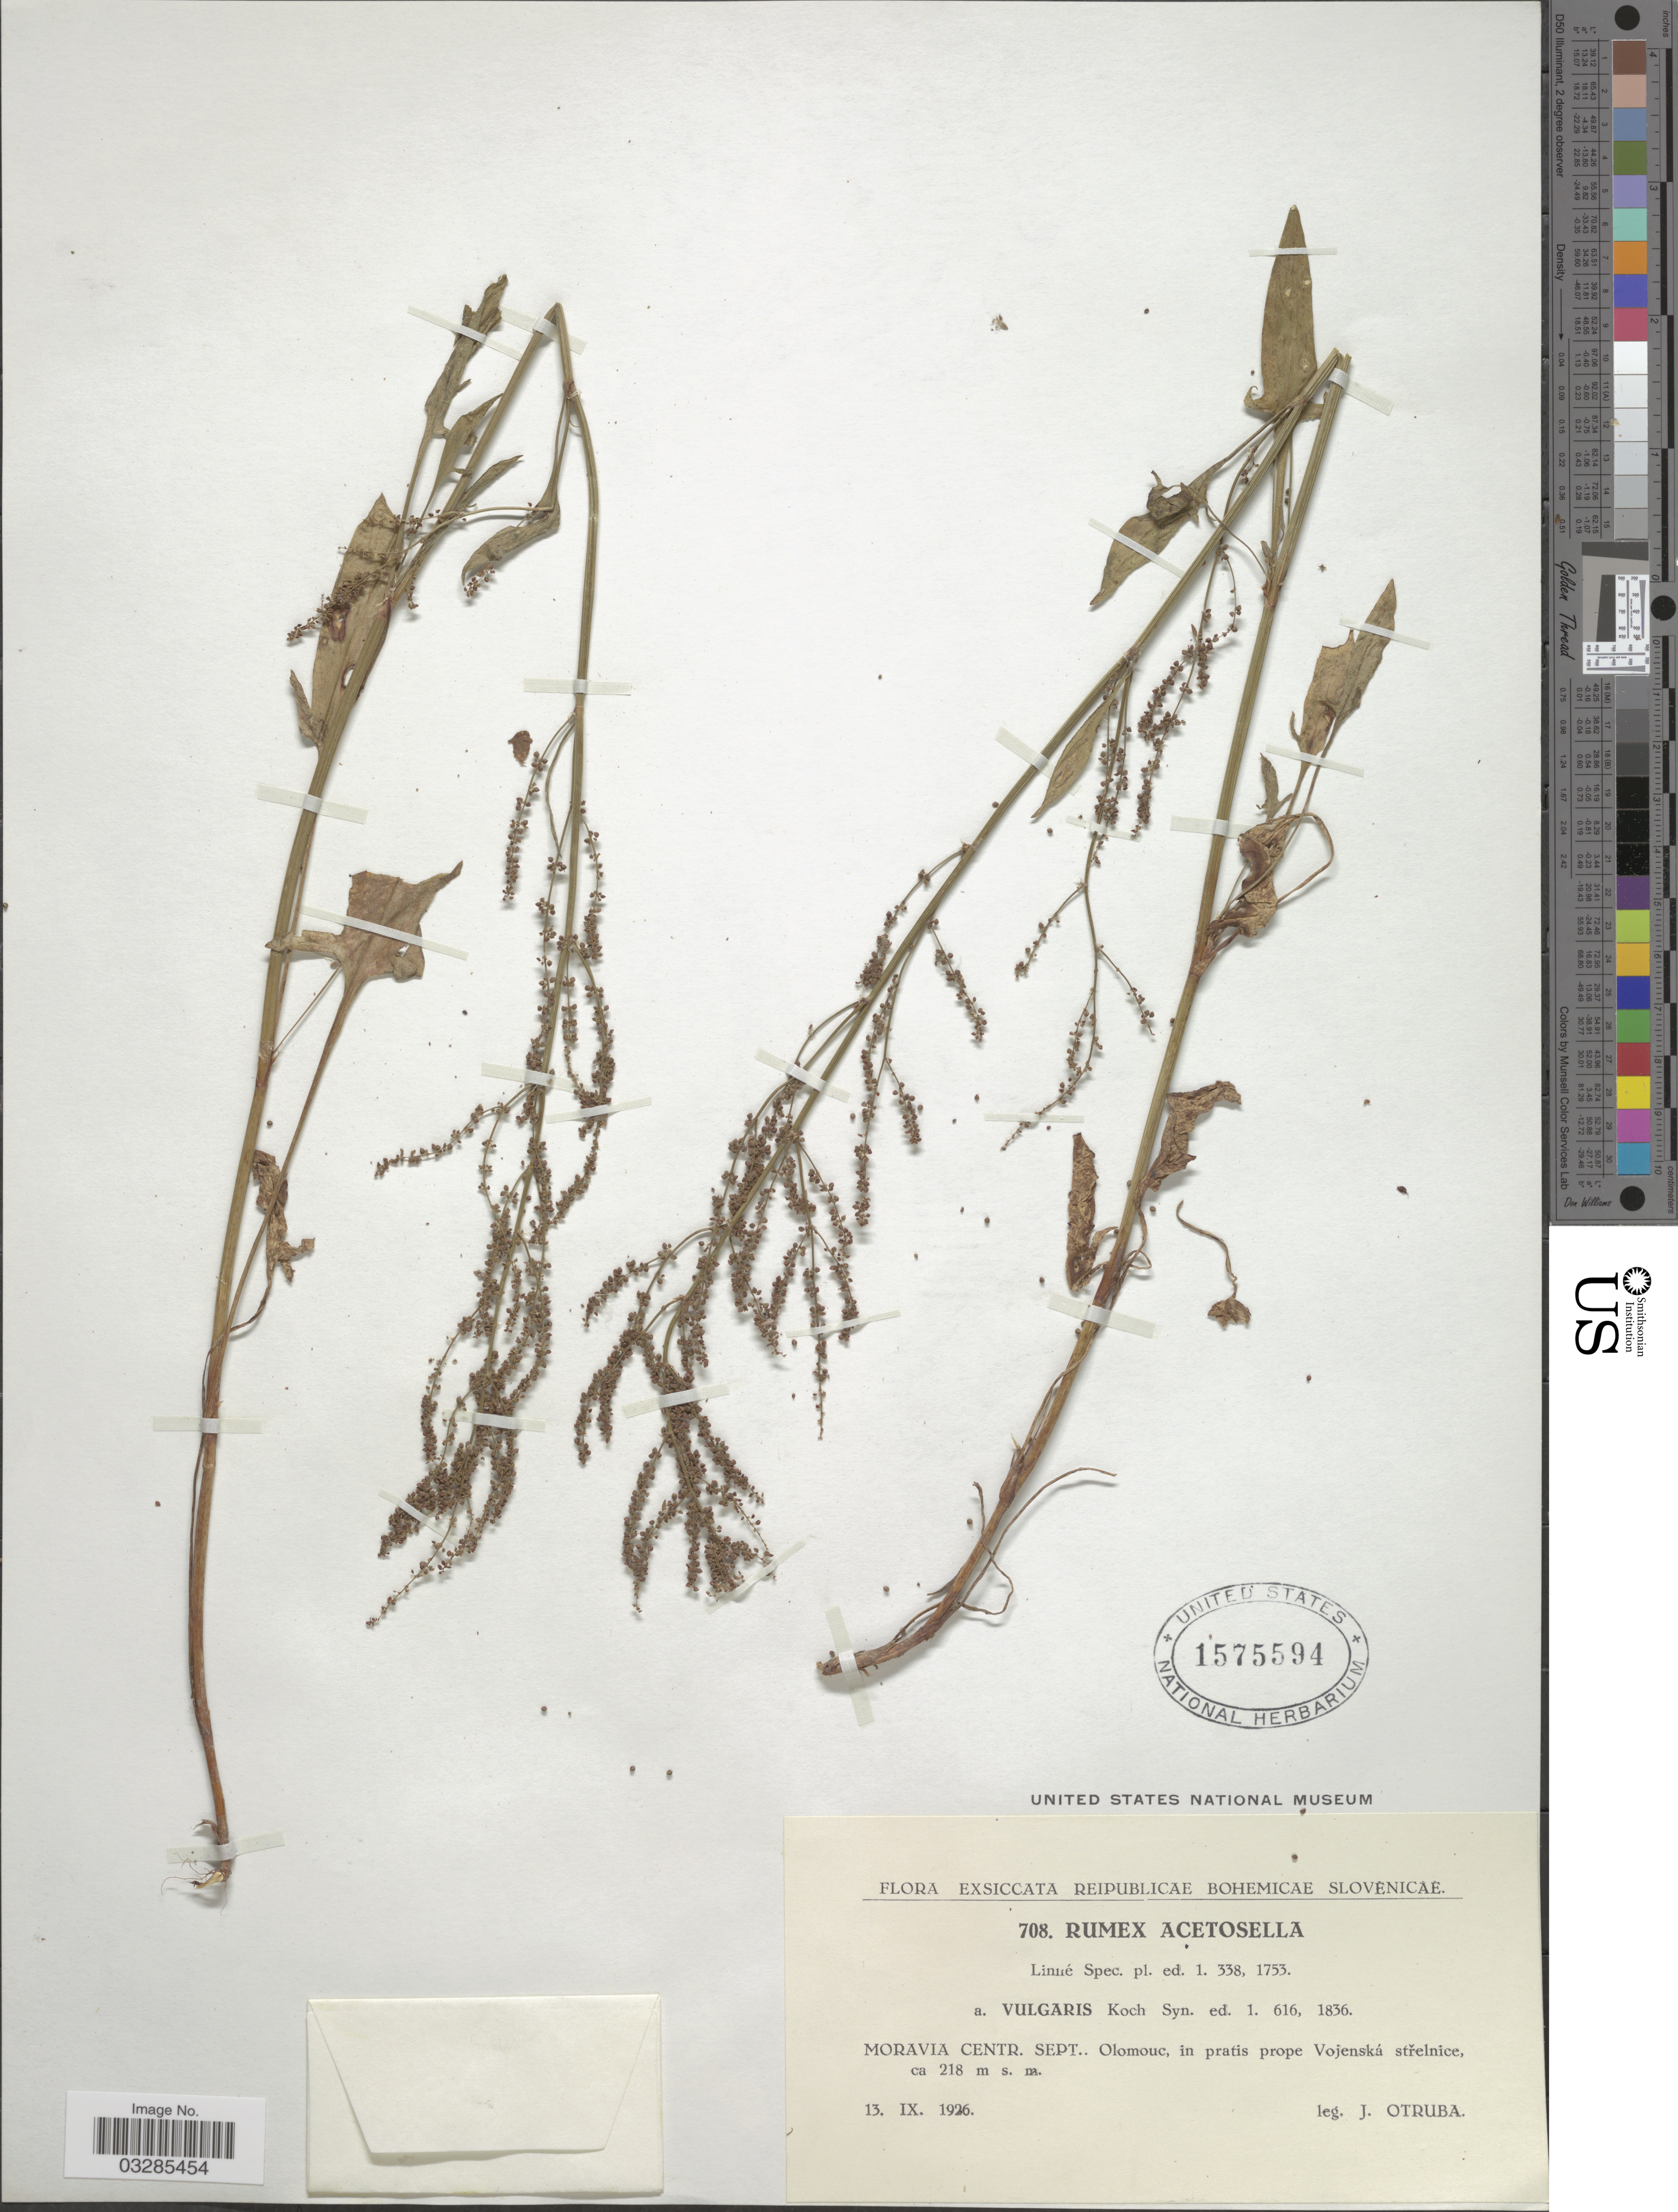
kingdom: Plantae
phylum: Tracheophyta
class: Magnoliopsida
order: Caryophyllales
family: Polygonaceae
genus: Rumex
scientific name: Rumex acetosella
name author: L.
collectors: J. Otruba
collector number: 708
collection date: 1926-09-13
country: Czechia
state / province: Olomouc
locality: Moravia Centr. Sept., Olomouc, in pratis prope Vojenská střelnice.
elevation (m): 218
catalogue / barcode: US 1575594